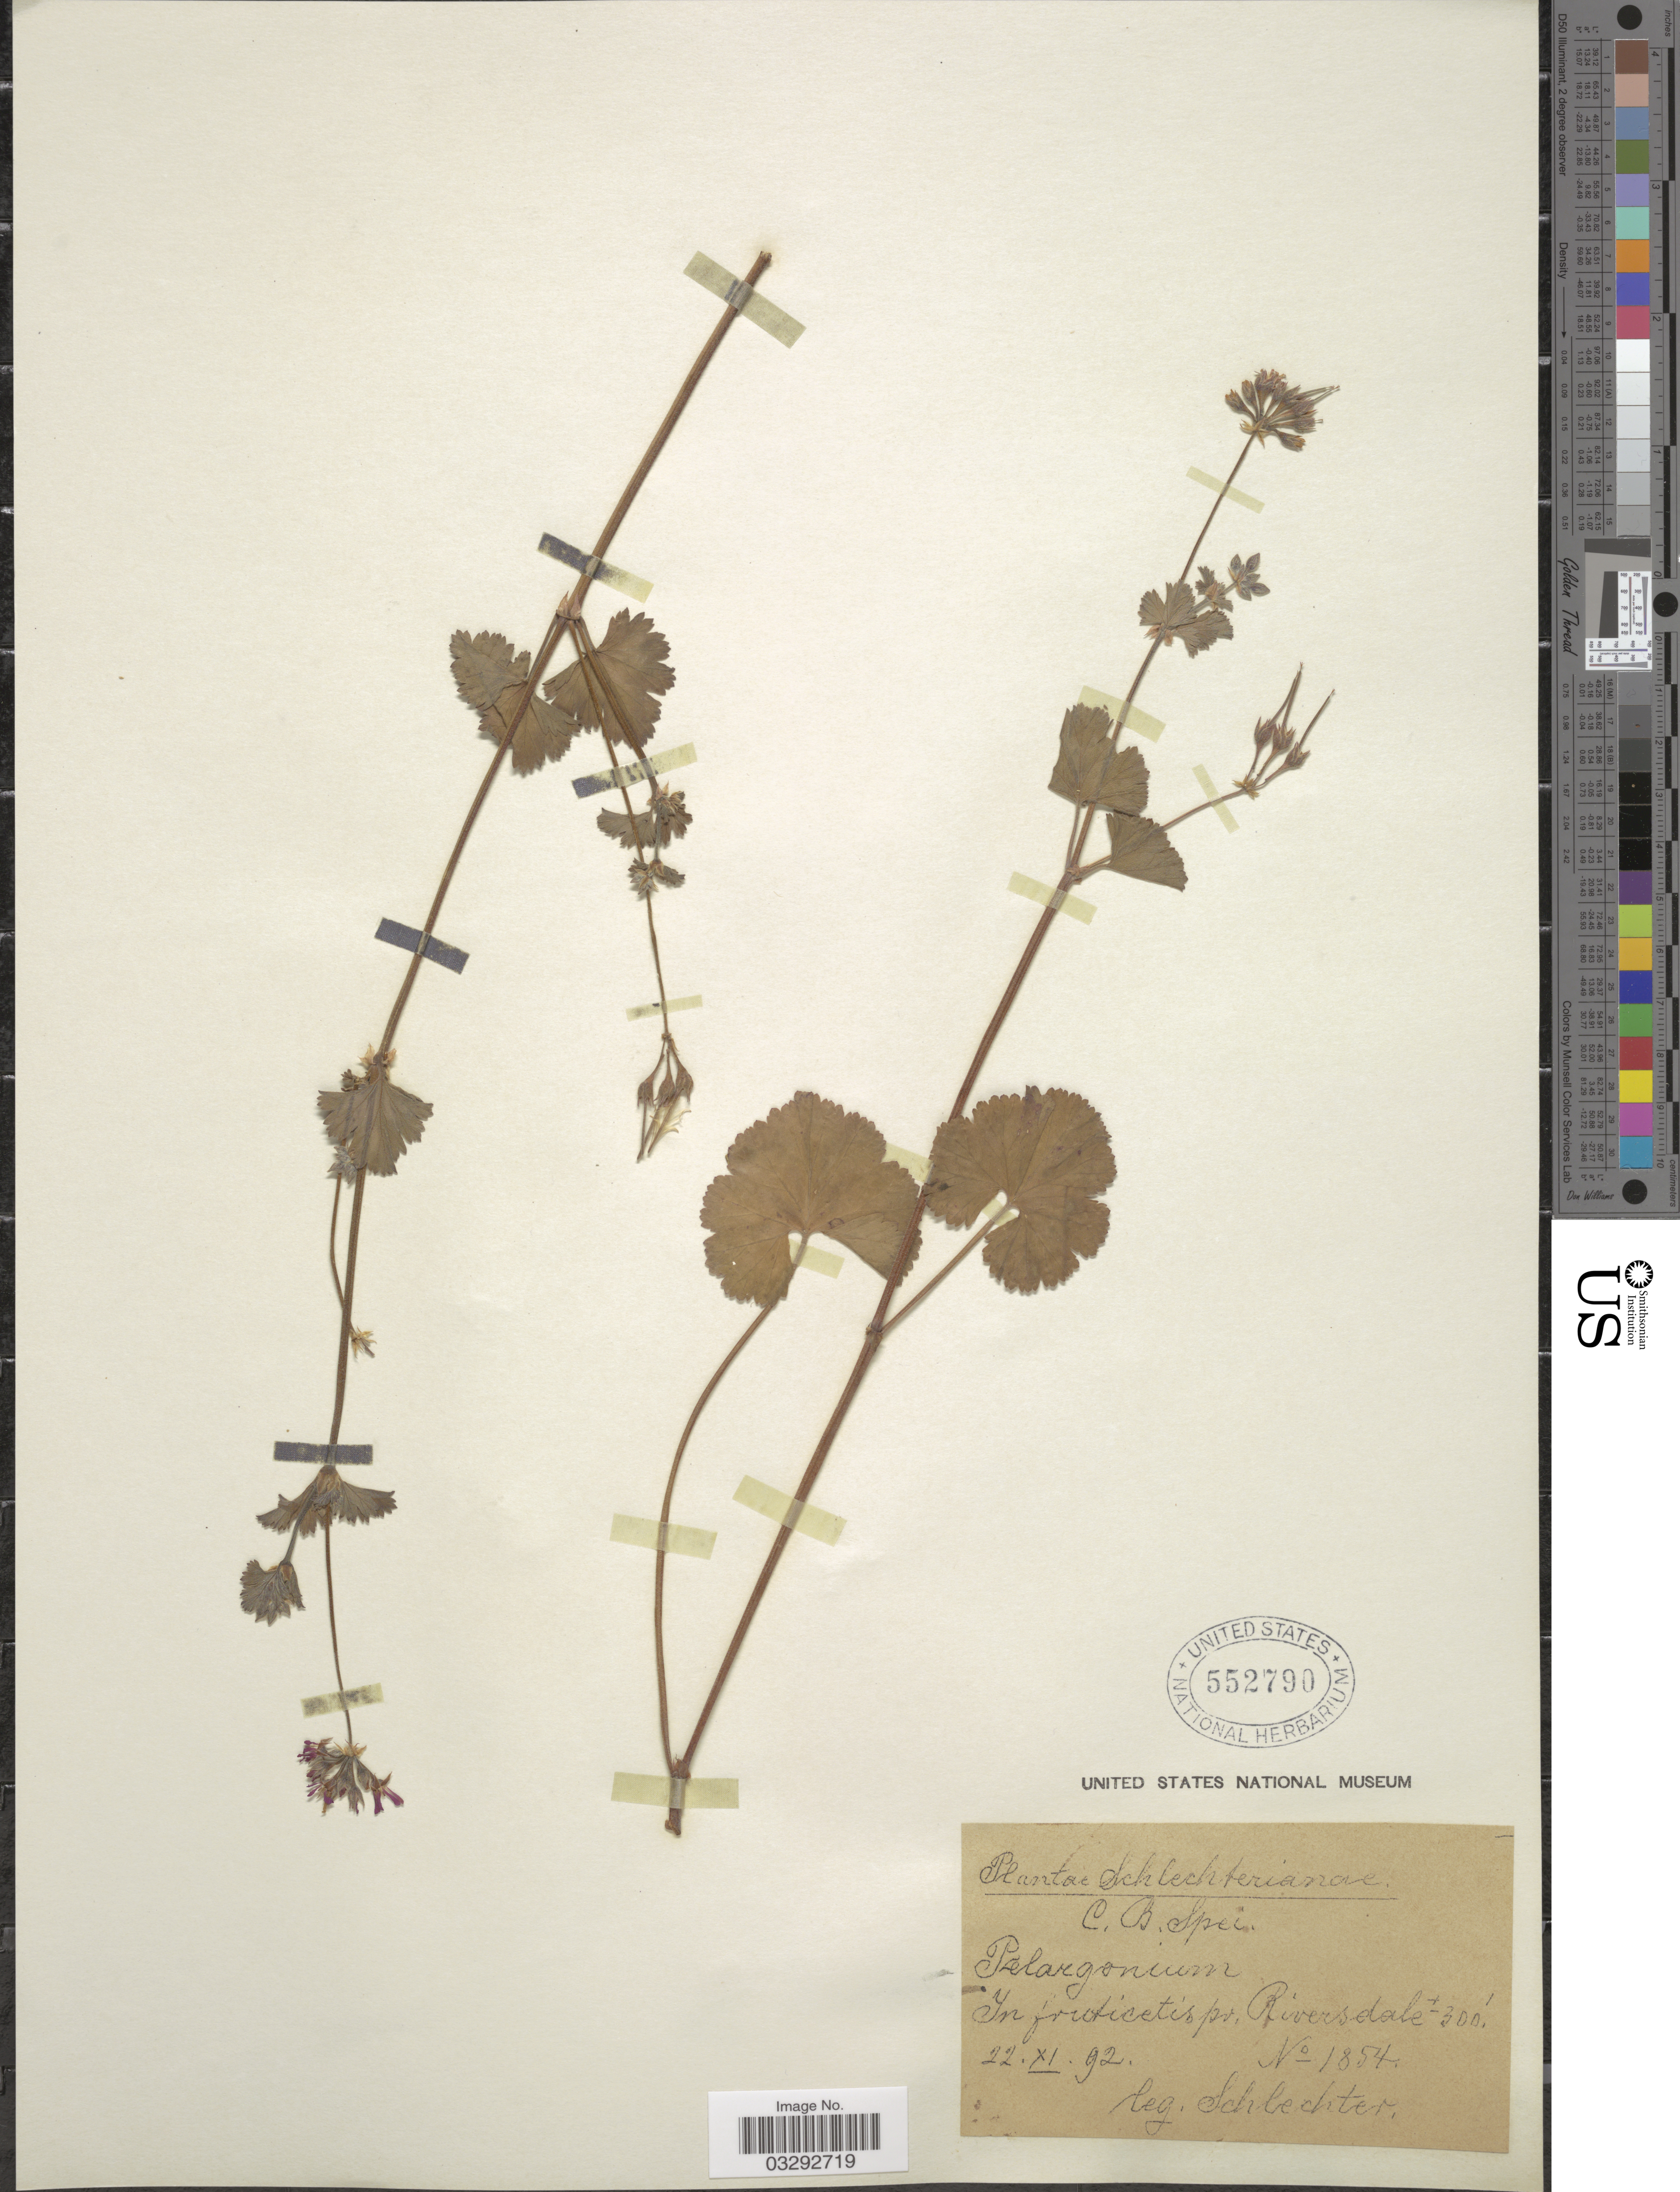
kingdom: Plantae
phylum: Tracheophyta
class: Magnoliopsida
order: Geraniales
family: Geraniaceae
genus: Pelargonium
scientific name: Pelargonium brevirostre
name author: E. Mey. ex Knuth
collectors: Schlechter, --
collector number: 1854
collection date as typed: Transcribed d/m/y: 22/11/92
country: South Africa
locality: C.B. Spei. In fruticetis pr. Riversdale.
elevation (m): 91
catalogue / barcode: US 552790